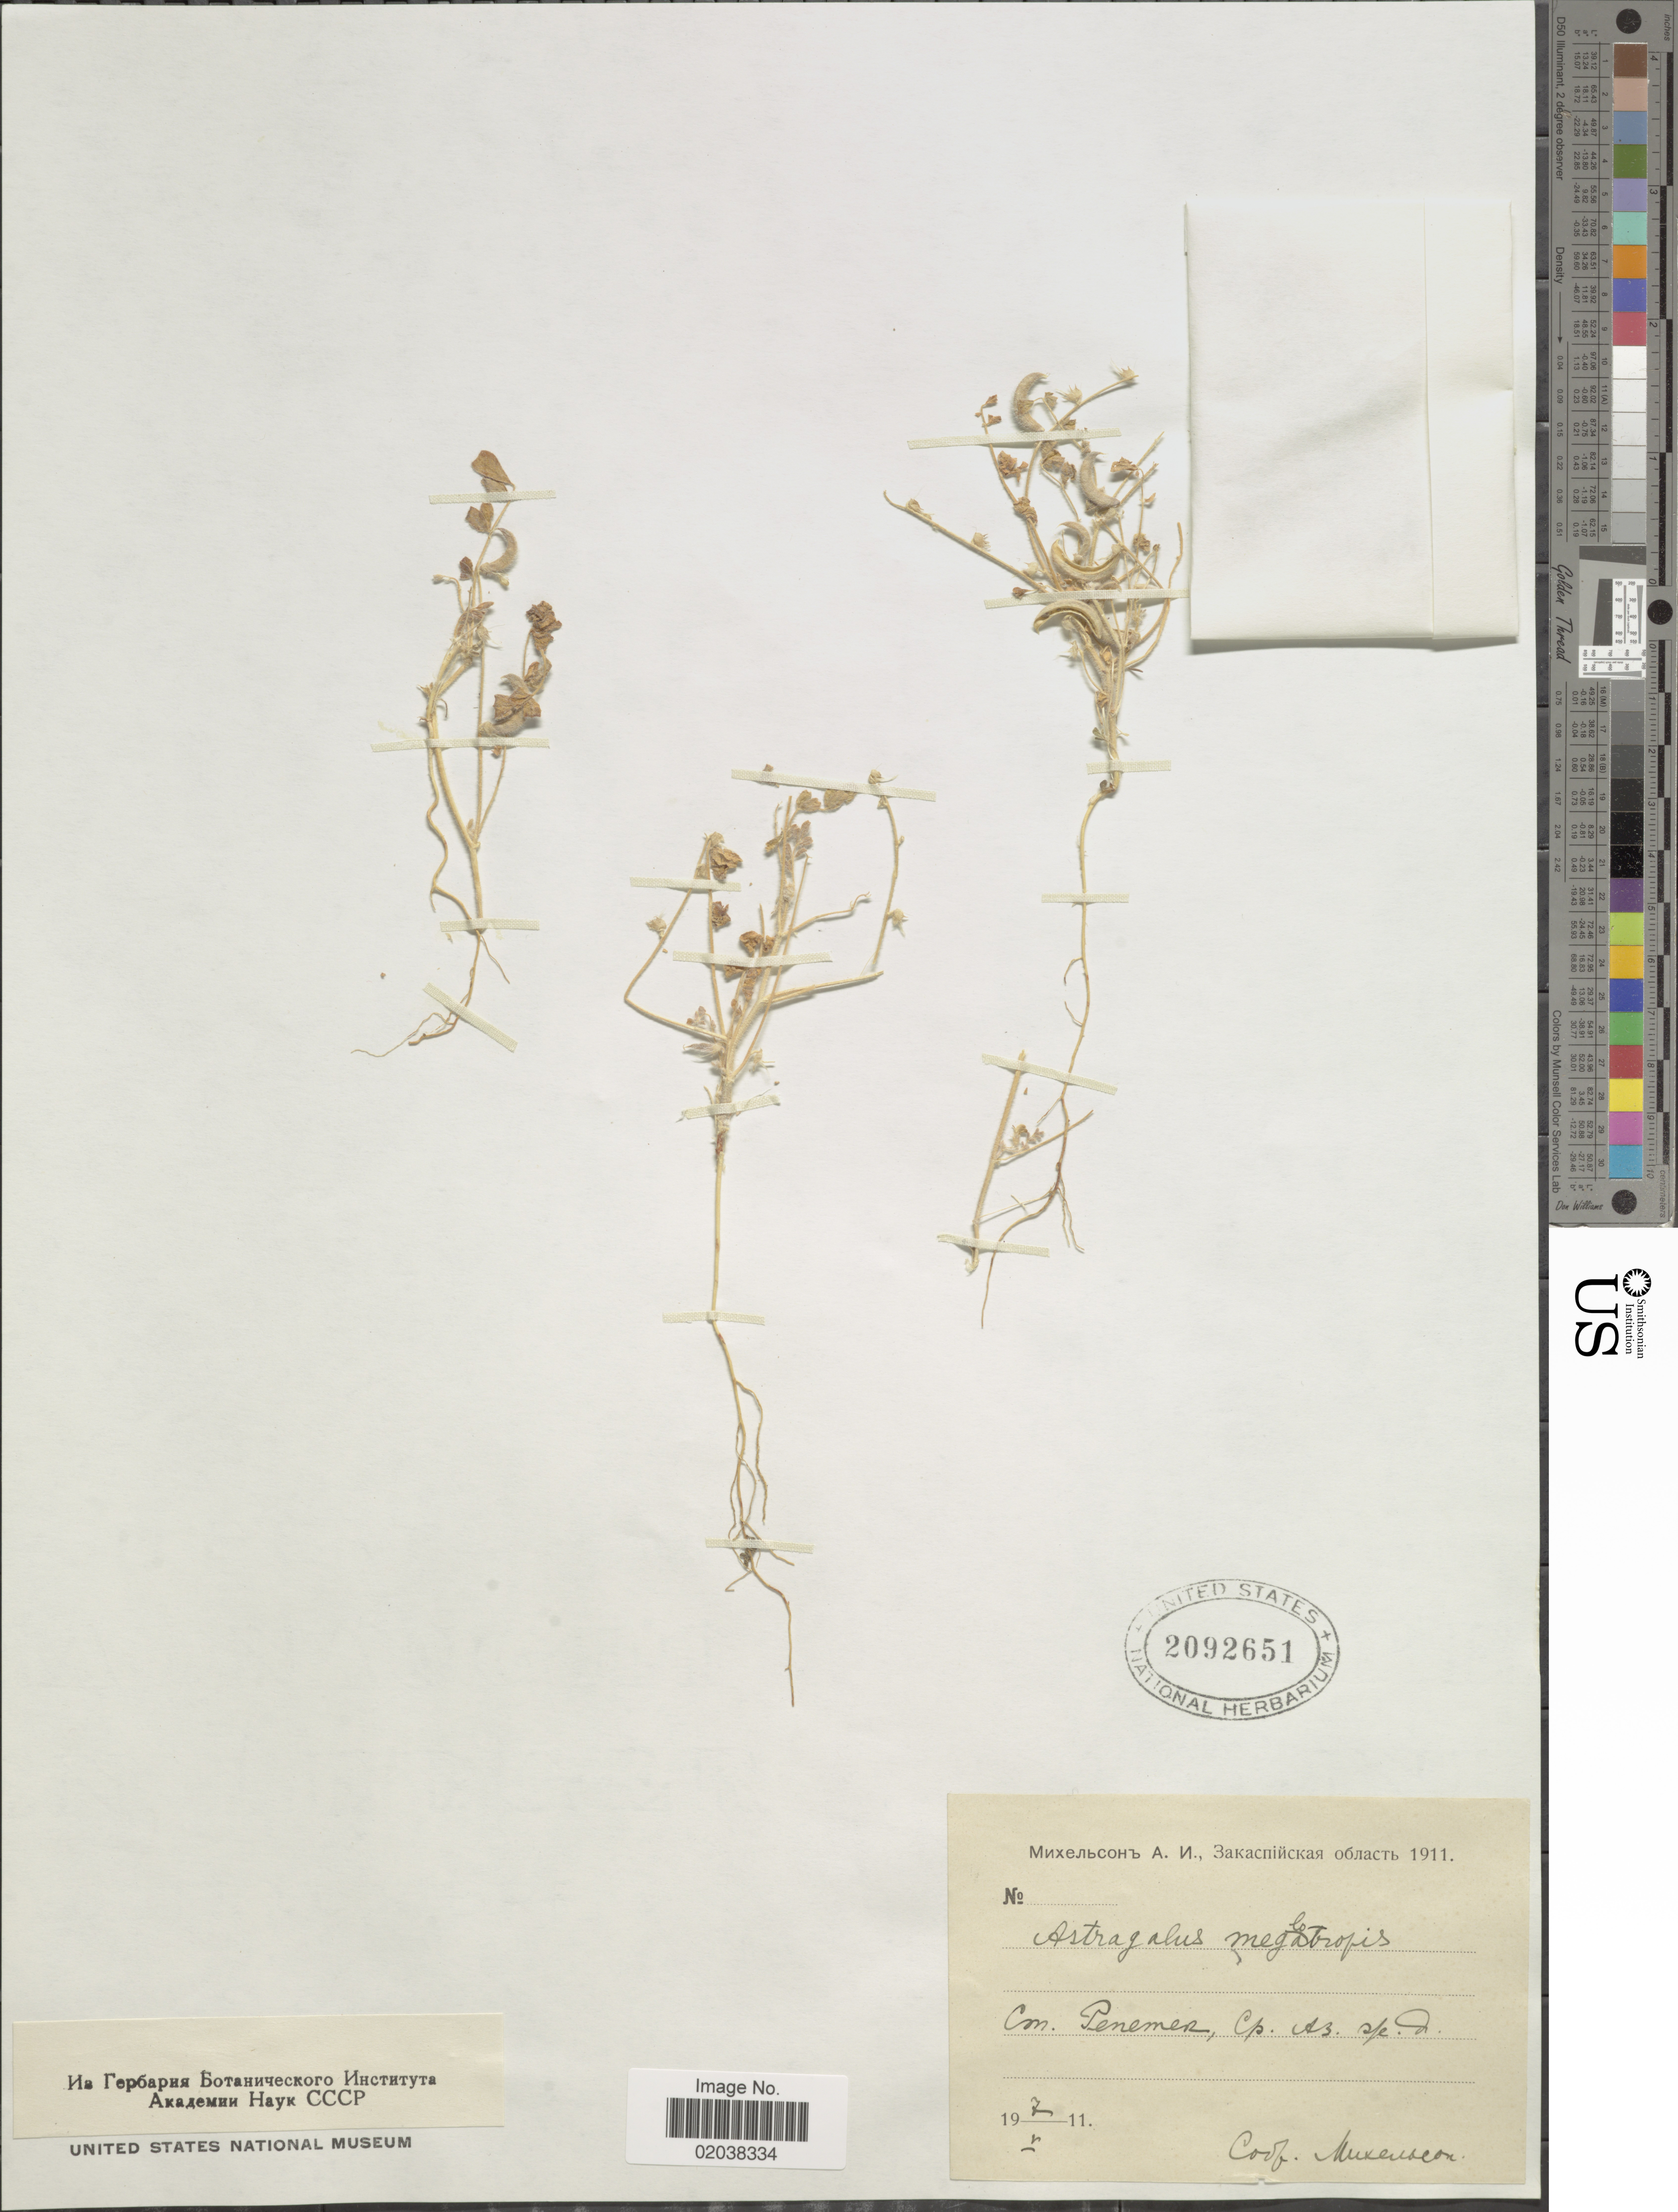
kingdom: Plantae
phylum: Tracheophyta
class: Magnoliopsida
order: Fabales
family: Fabaceae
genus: Astragalus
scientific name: Astragalus megalotropis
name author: Bunge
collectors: -. Muxerbcoh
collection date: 1911-05-07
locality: Con. Penemer, Cp. AB. se. d [interpreted]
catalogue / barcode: US 2092651